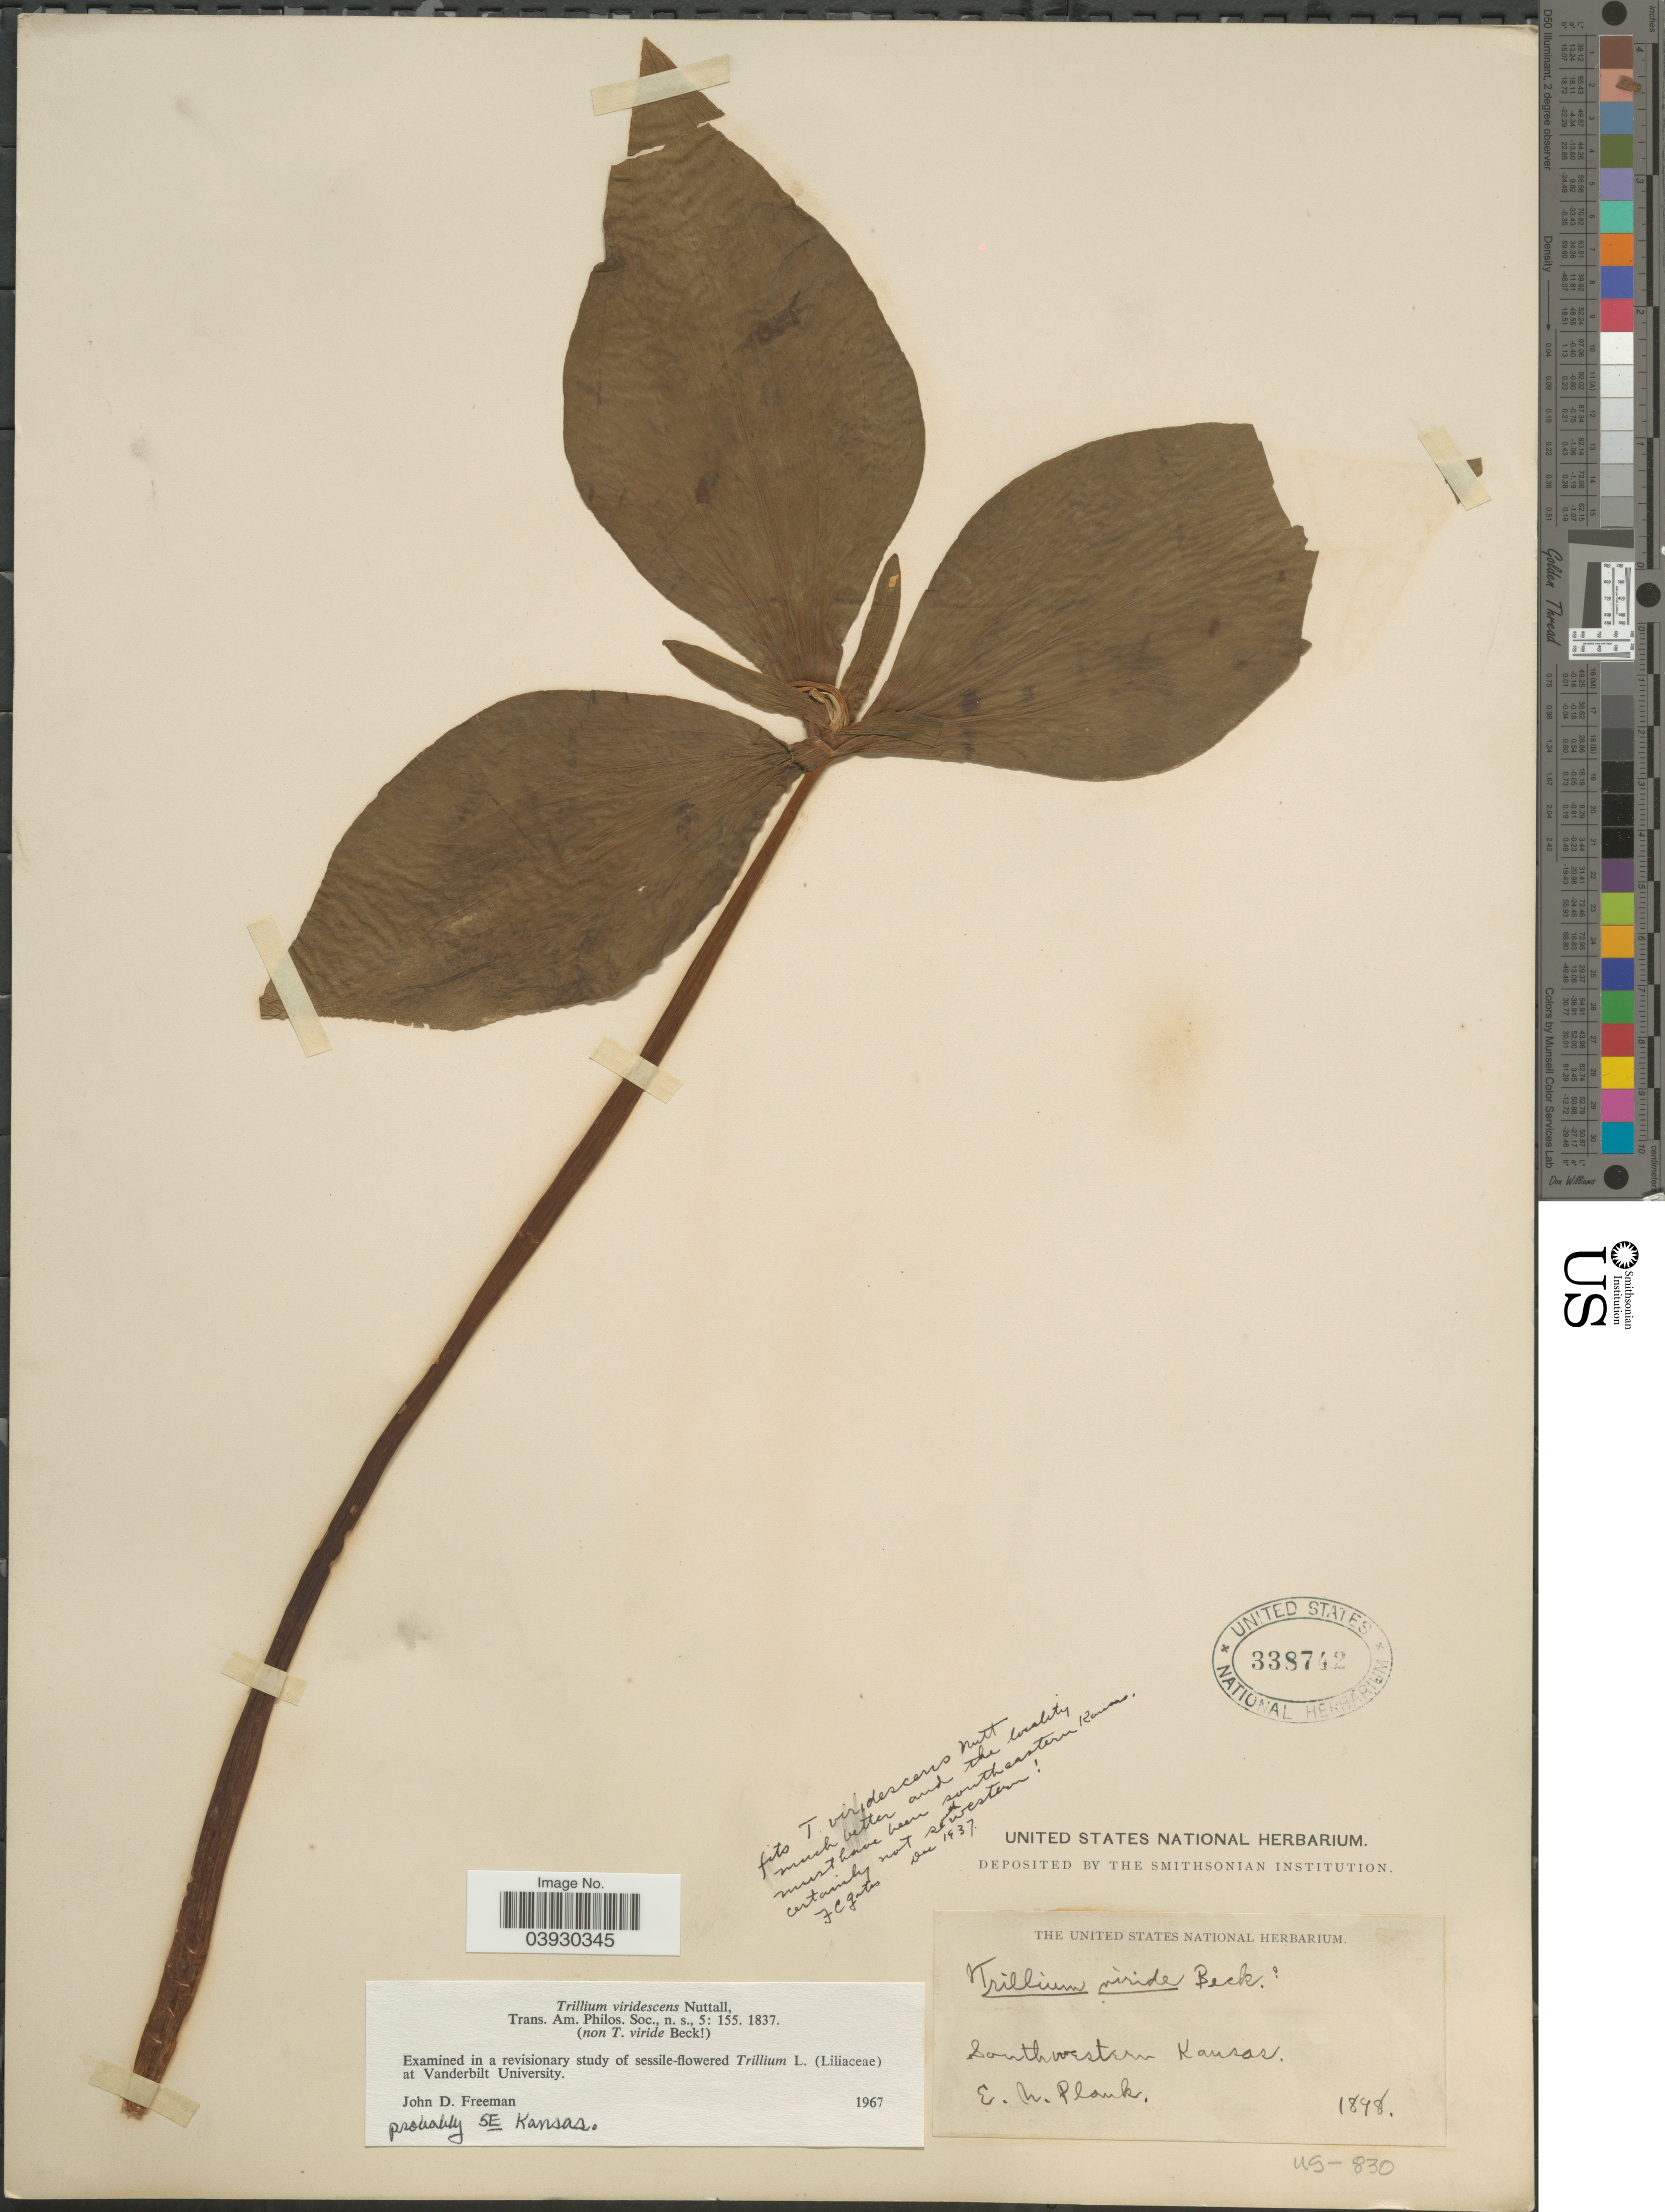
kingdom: Plantae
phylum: Tracheophyta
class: Liliopsida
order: Liliales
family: Melanthiaceae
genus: Trillium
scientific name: Trillium viridescens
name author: Nutt.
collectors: E. Plank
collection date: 1898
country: United States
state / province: Kansas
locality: Southwestern Kansas.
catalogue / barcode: US 338742